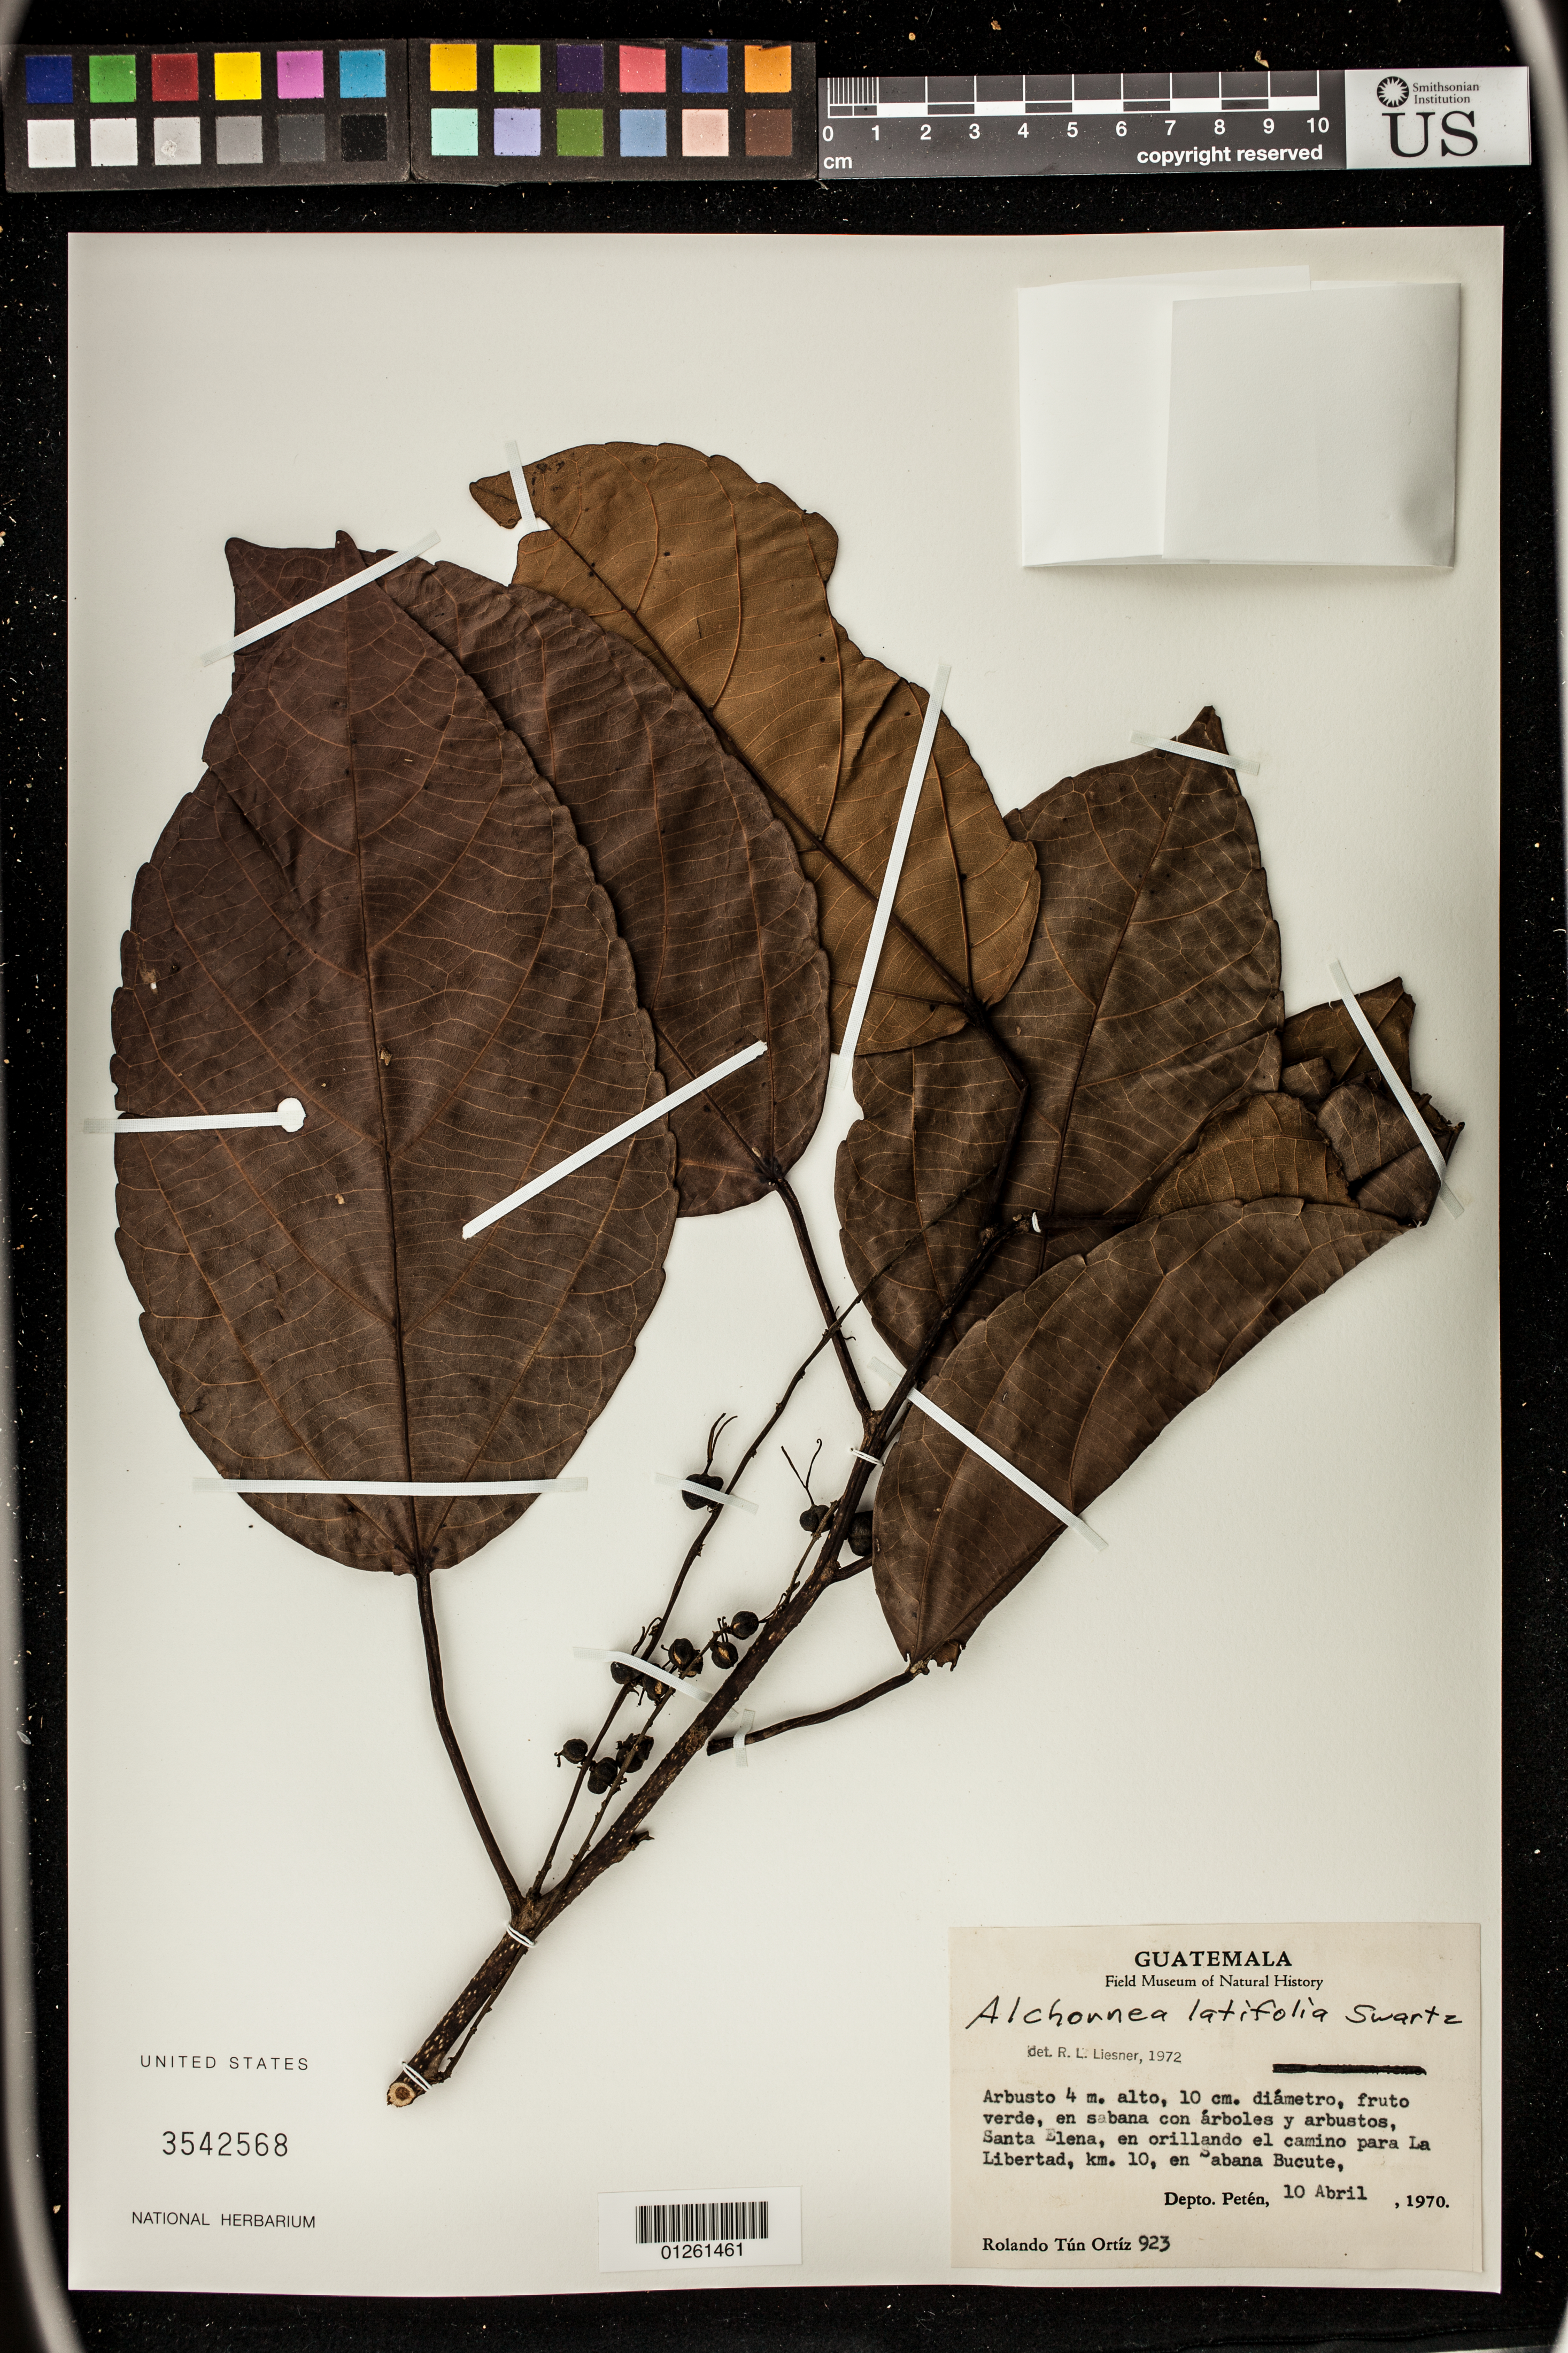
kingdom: Plantae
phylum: Tracheophyta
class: Magnoliopsida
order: Malpighiales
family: Euphorbiaceae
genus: Alchornea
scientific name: Alchornea latifolia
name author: Sw.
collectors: R. Tún Ortiz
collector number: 923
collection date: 1970-04-10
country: Guatemala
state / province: El Petén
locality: Santa Elena, en orillando el camino para La Libertad, km. 10, en Sabana Bucute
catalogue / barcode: US 3542568